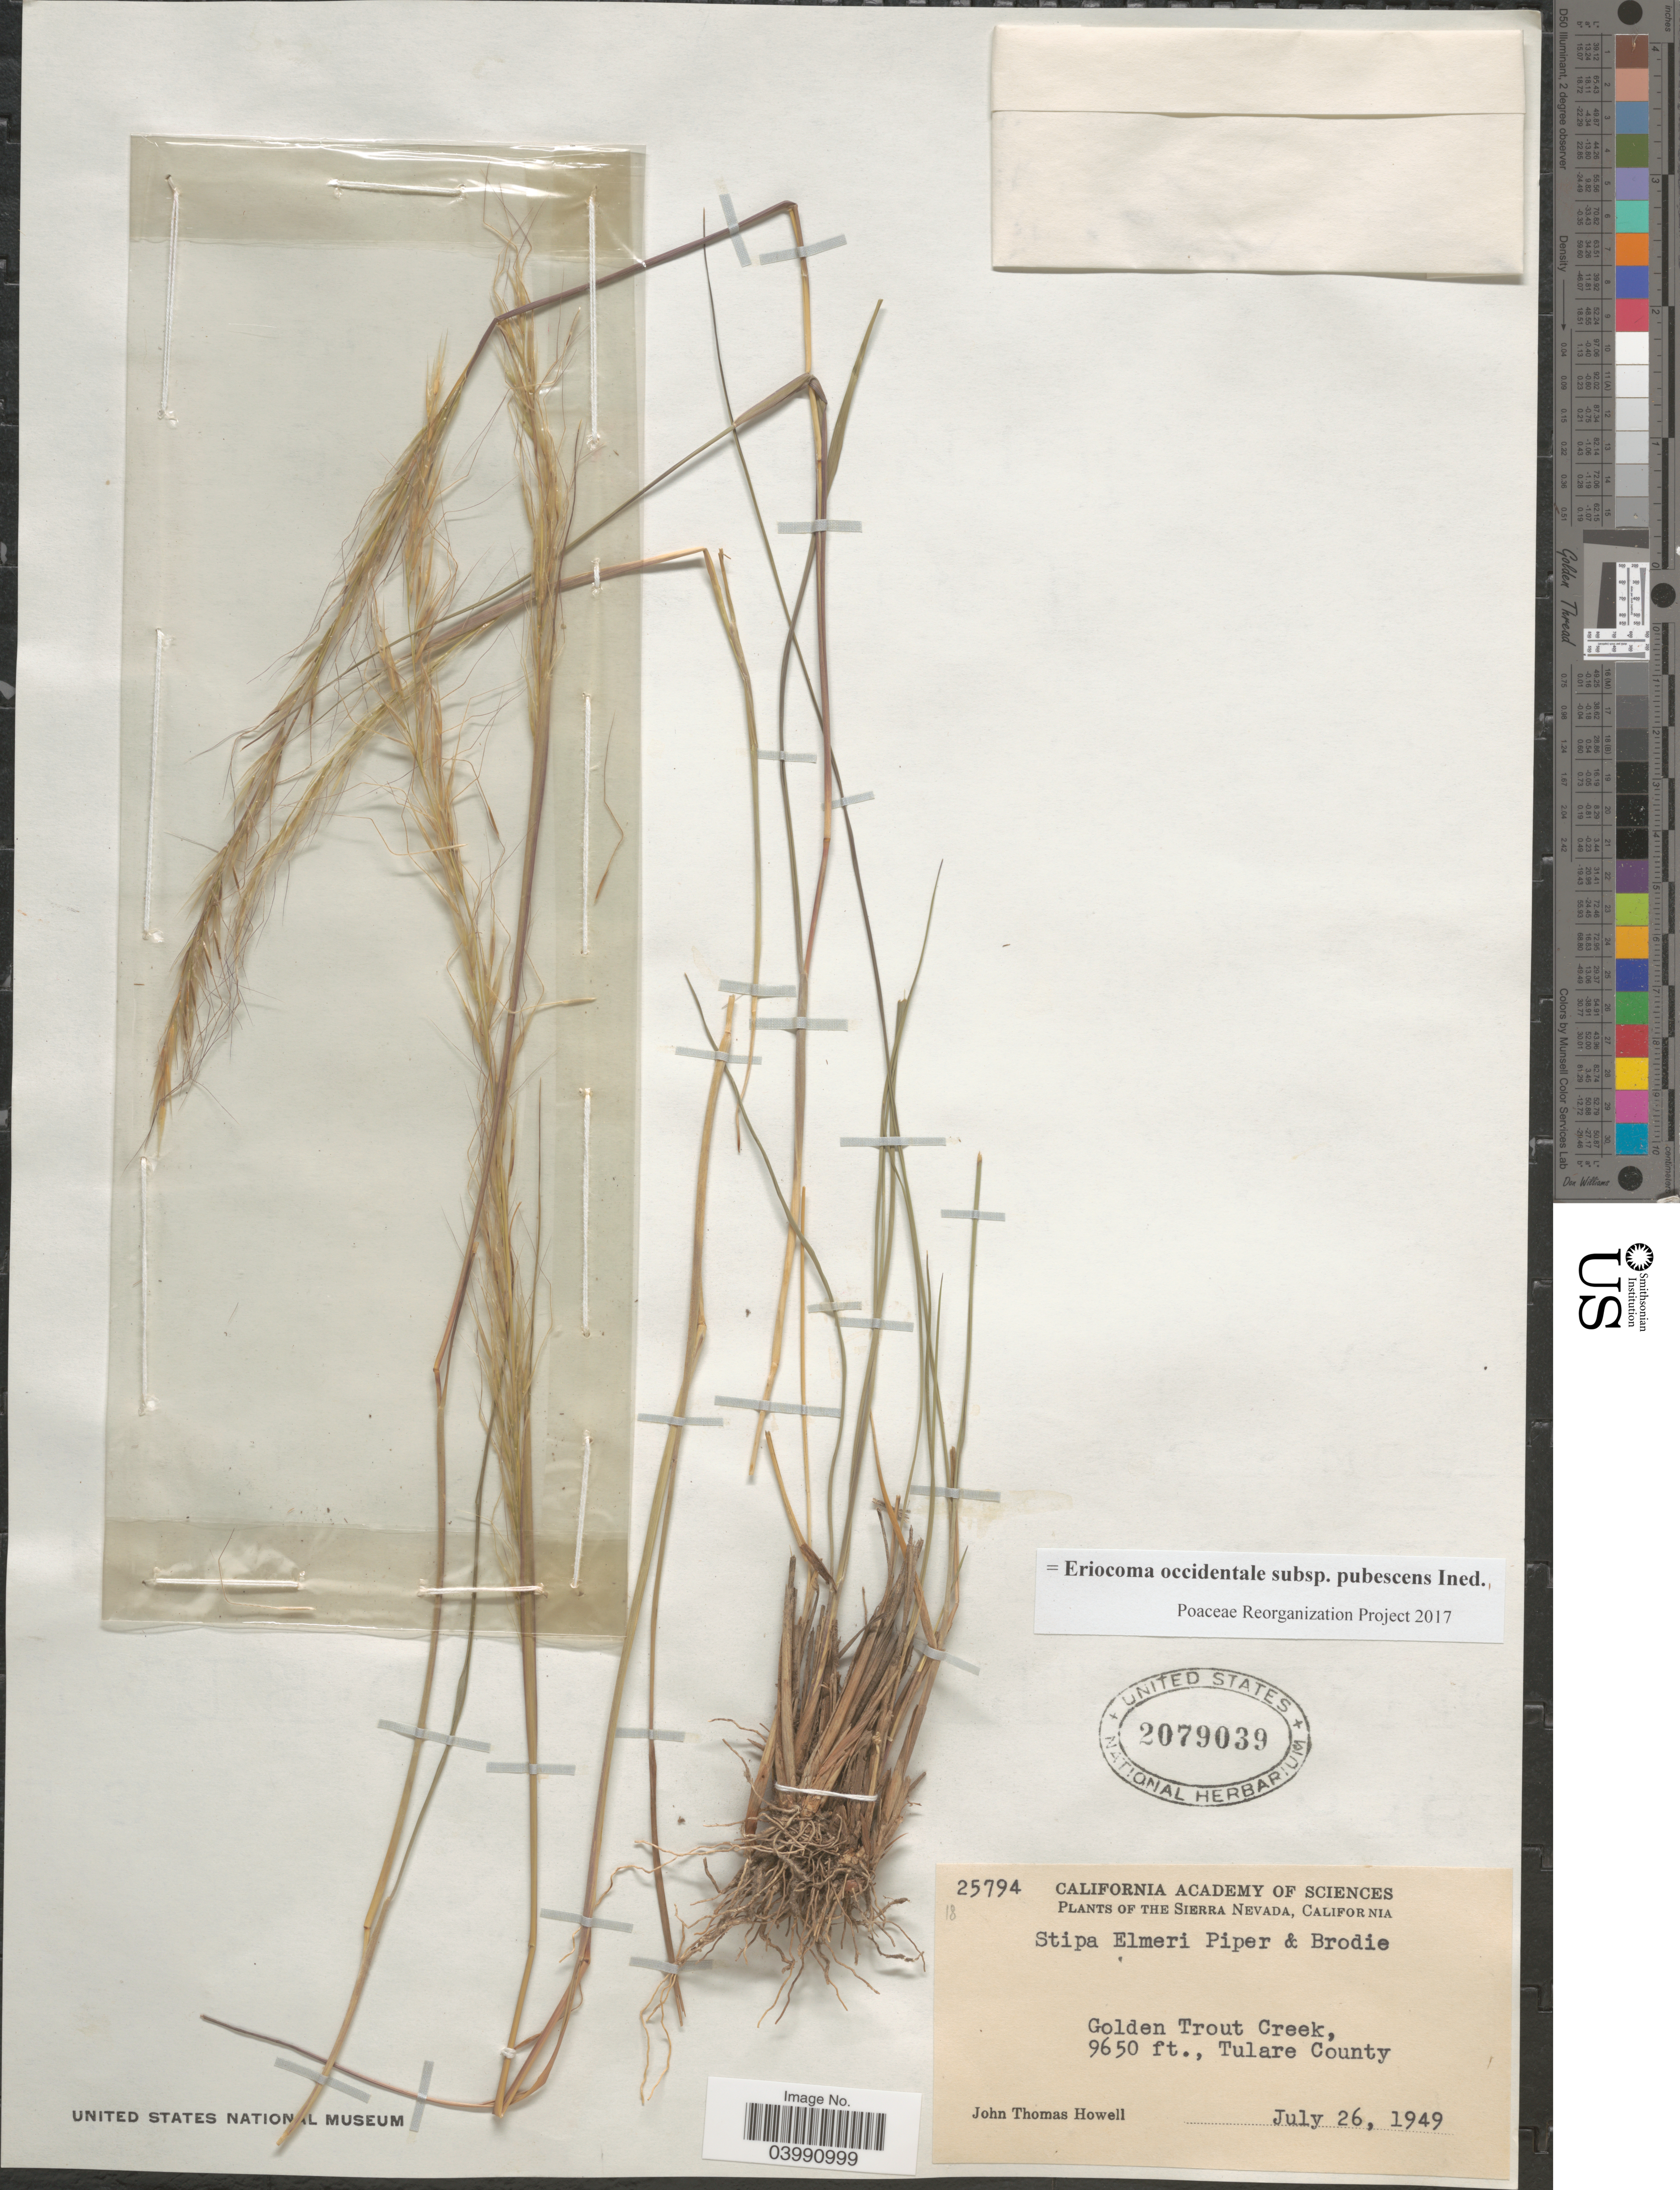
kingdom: Plantae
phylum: Tracheophyta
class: Liliopsida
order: Poales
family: Poaceae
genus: Eriocoma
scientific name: Eriocoma occidentalis subsp. pubescens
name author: (Vasey) Romasch.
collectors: J. T. Howell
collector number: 25794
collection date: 1949-07-26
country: United States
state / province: California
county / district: Tulare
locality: Sierra Nevada. Golden Trout Creek, Tulare County.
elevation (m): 2941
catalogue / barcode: US 2079039